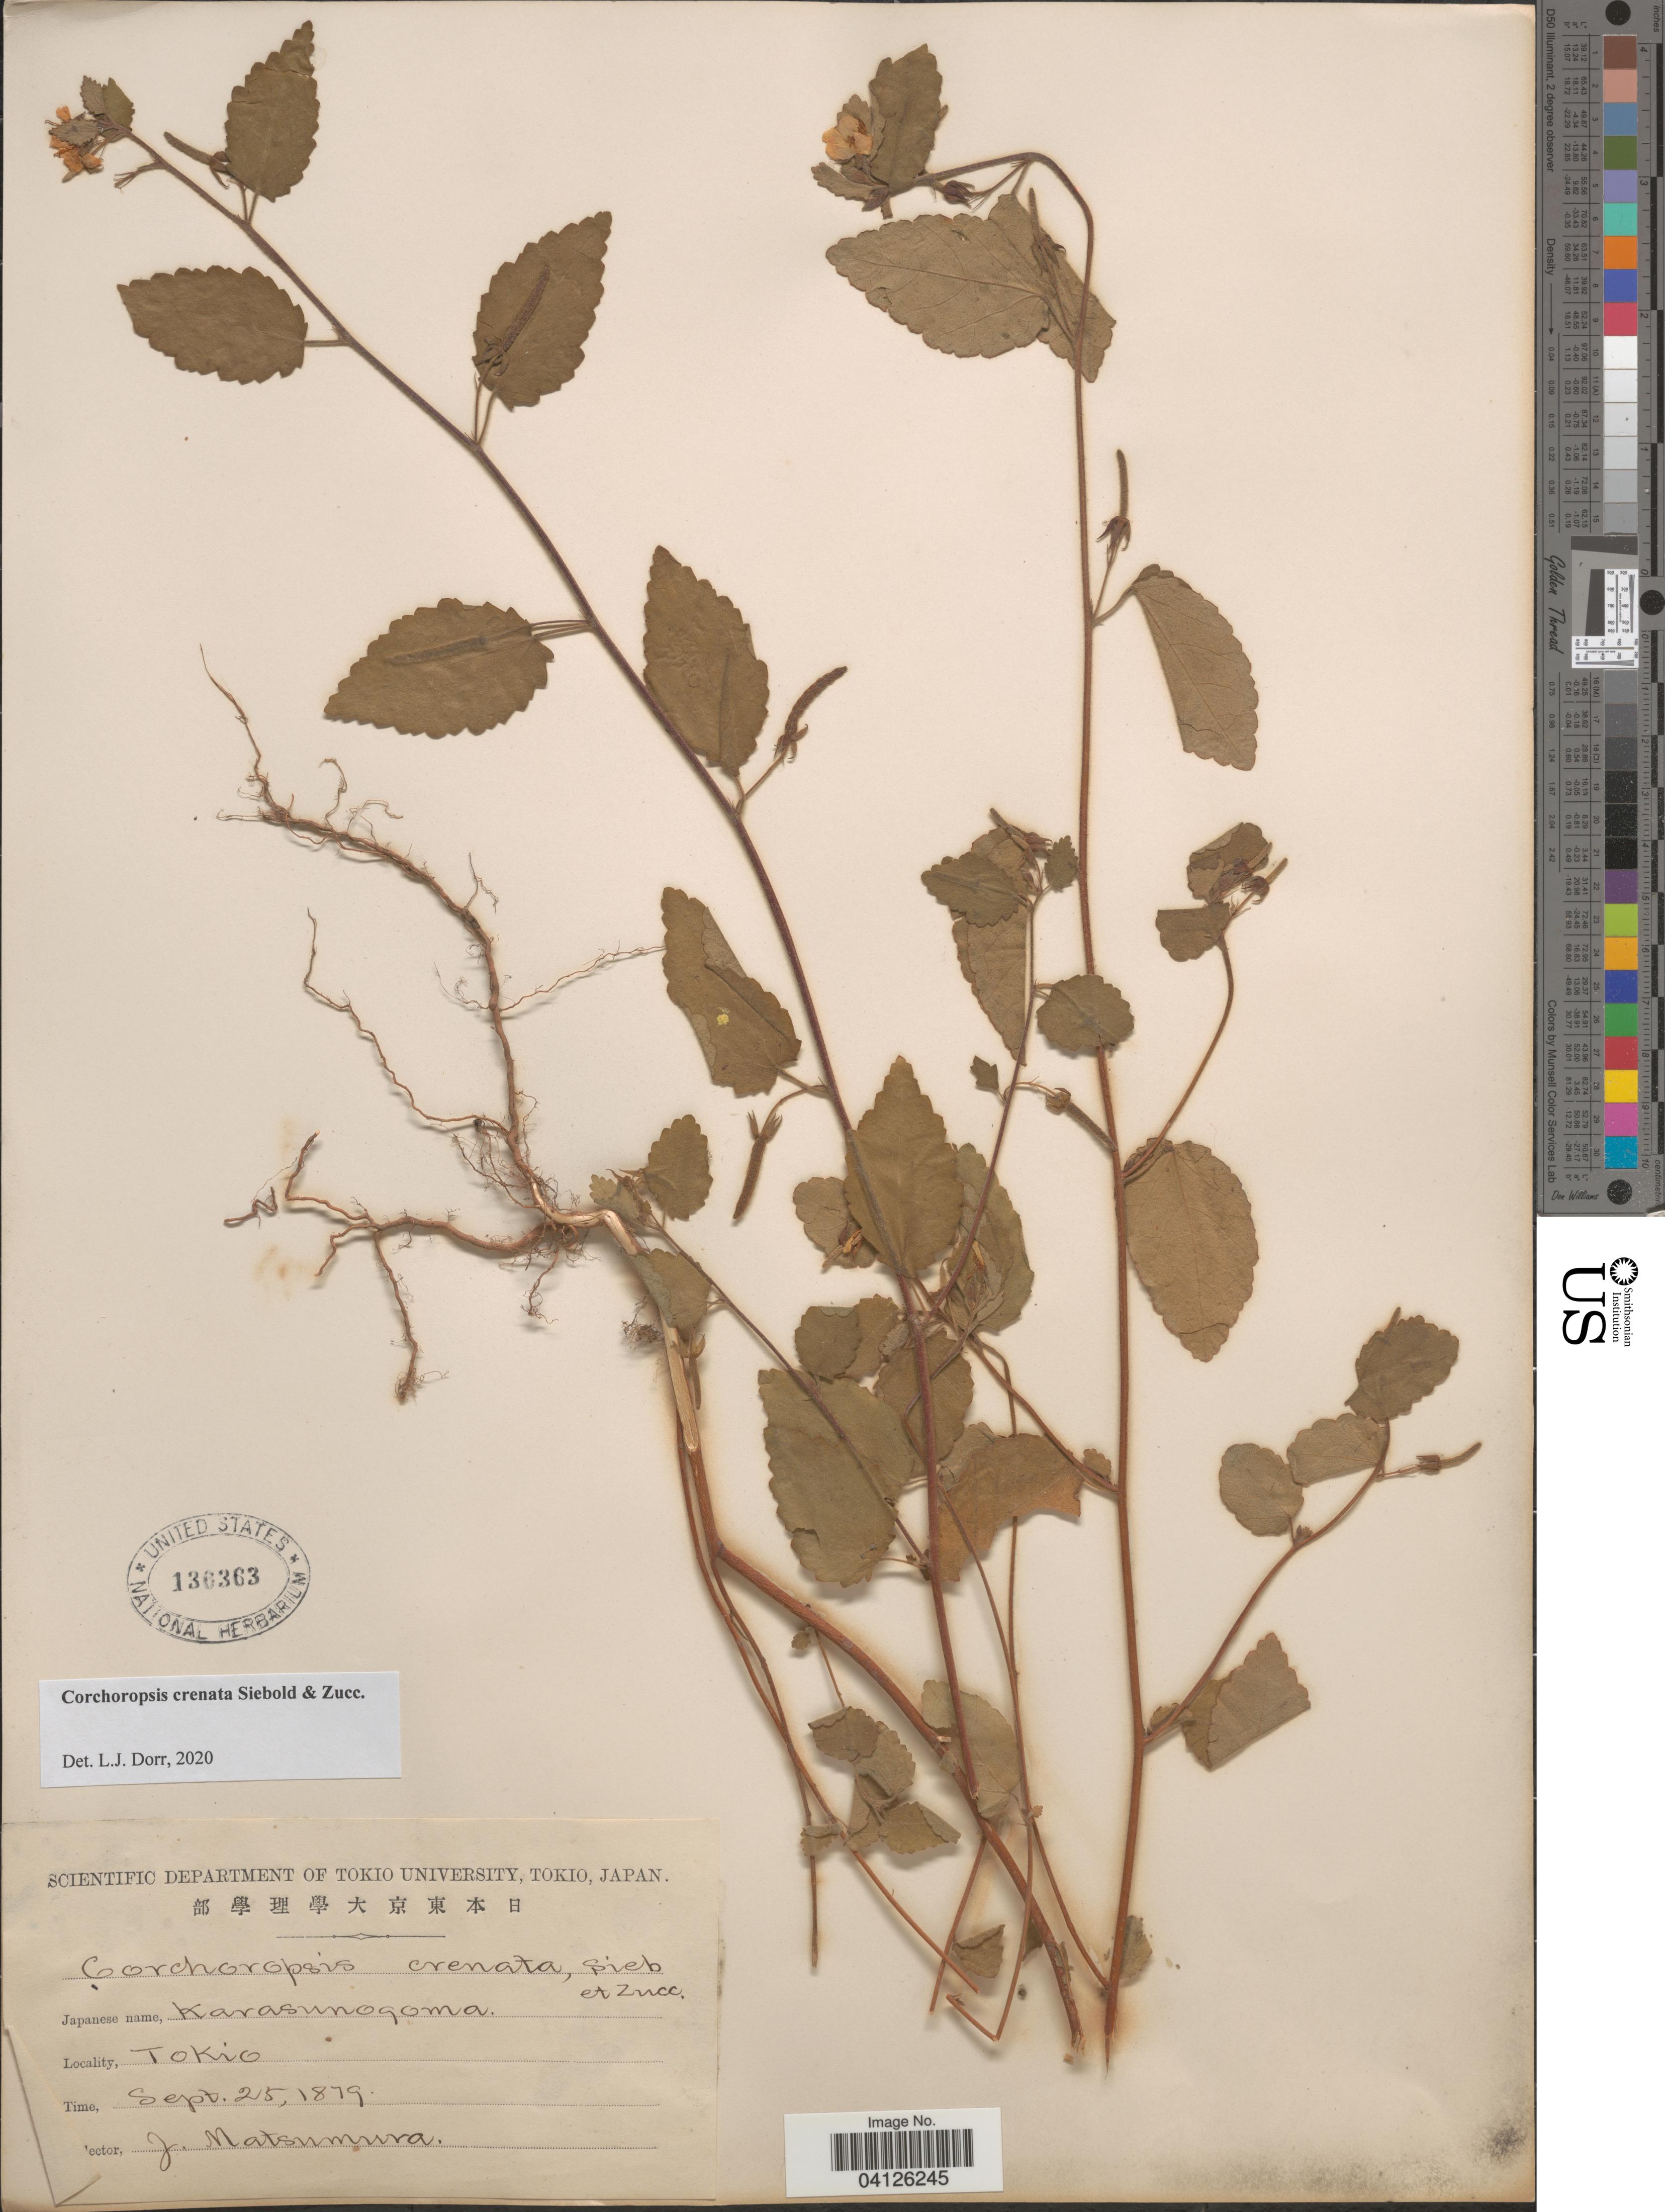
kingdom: Plantae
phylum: Tracheophyta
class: Magnoliopsida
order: Malvales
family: Malvaceae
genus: Corchoropsis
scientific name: Corchoropsis crenata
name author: Siebold & Zucc.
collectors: J. Matsumura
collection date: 1879-09-25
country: Japan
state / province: Tokyo, Federal City of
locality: Tokio.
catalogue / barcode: US 136363